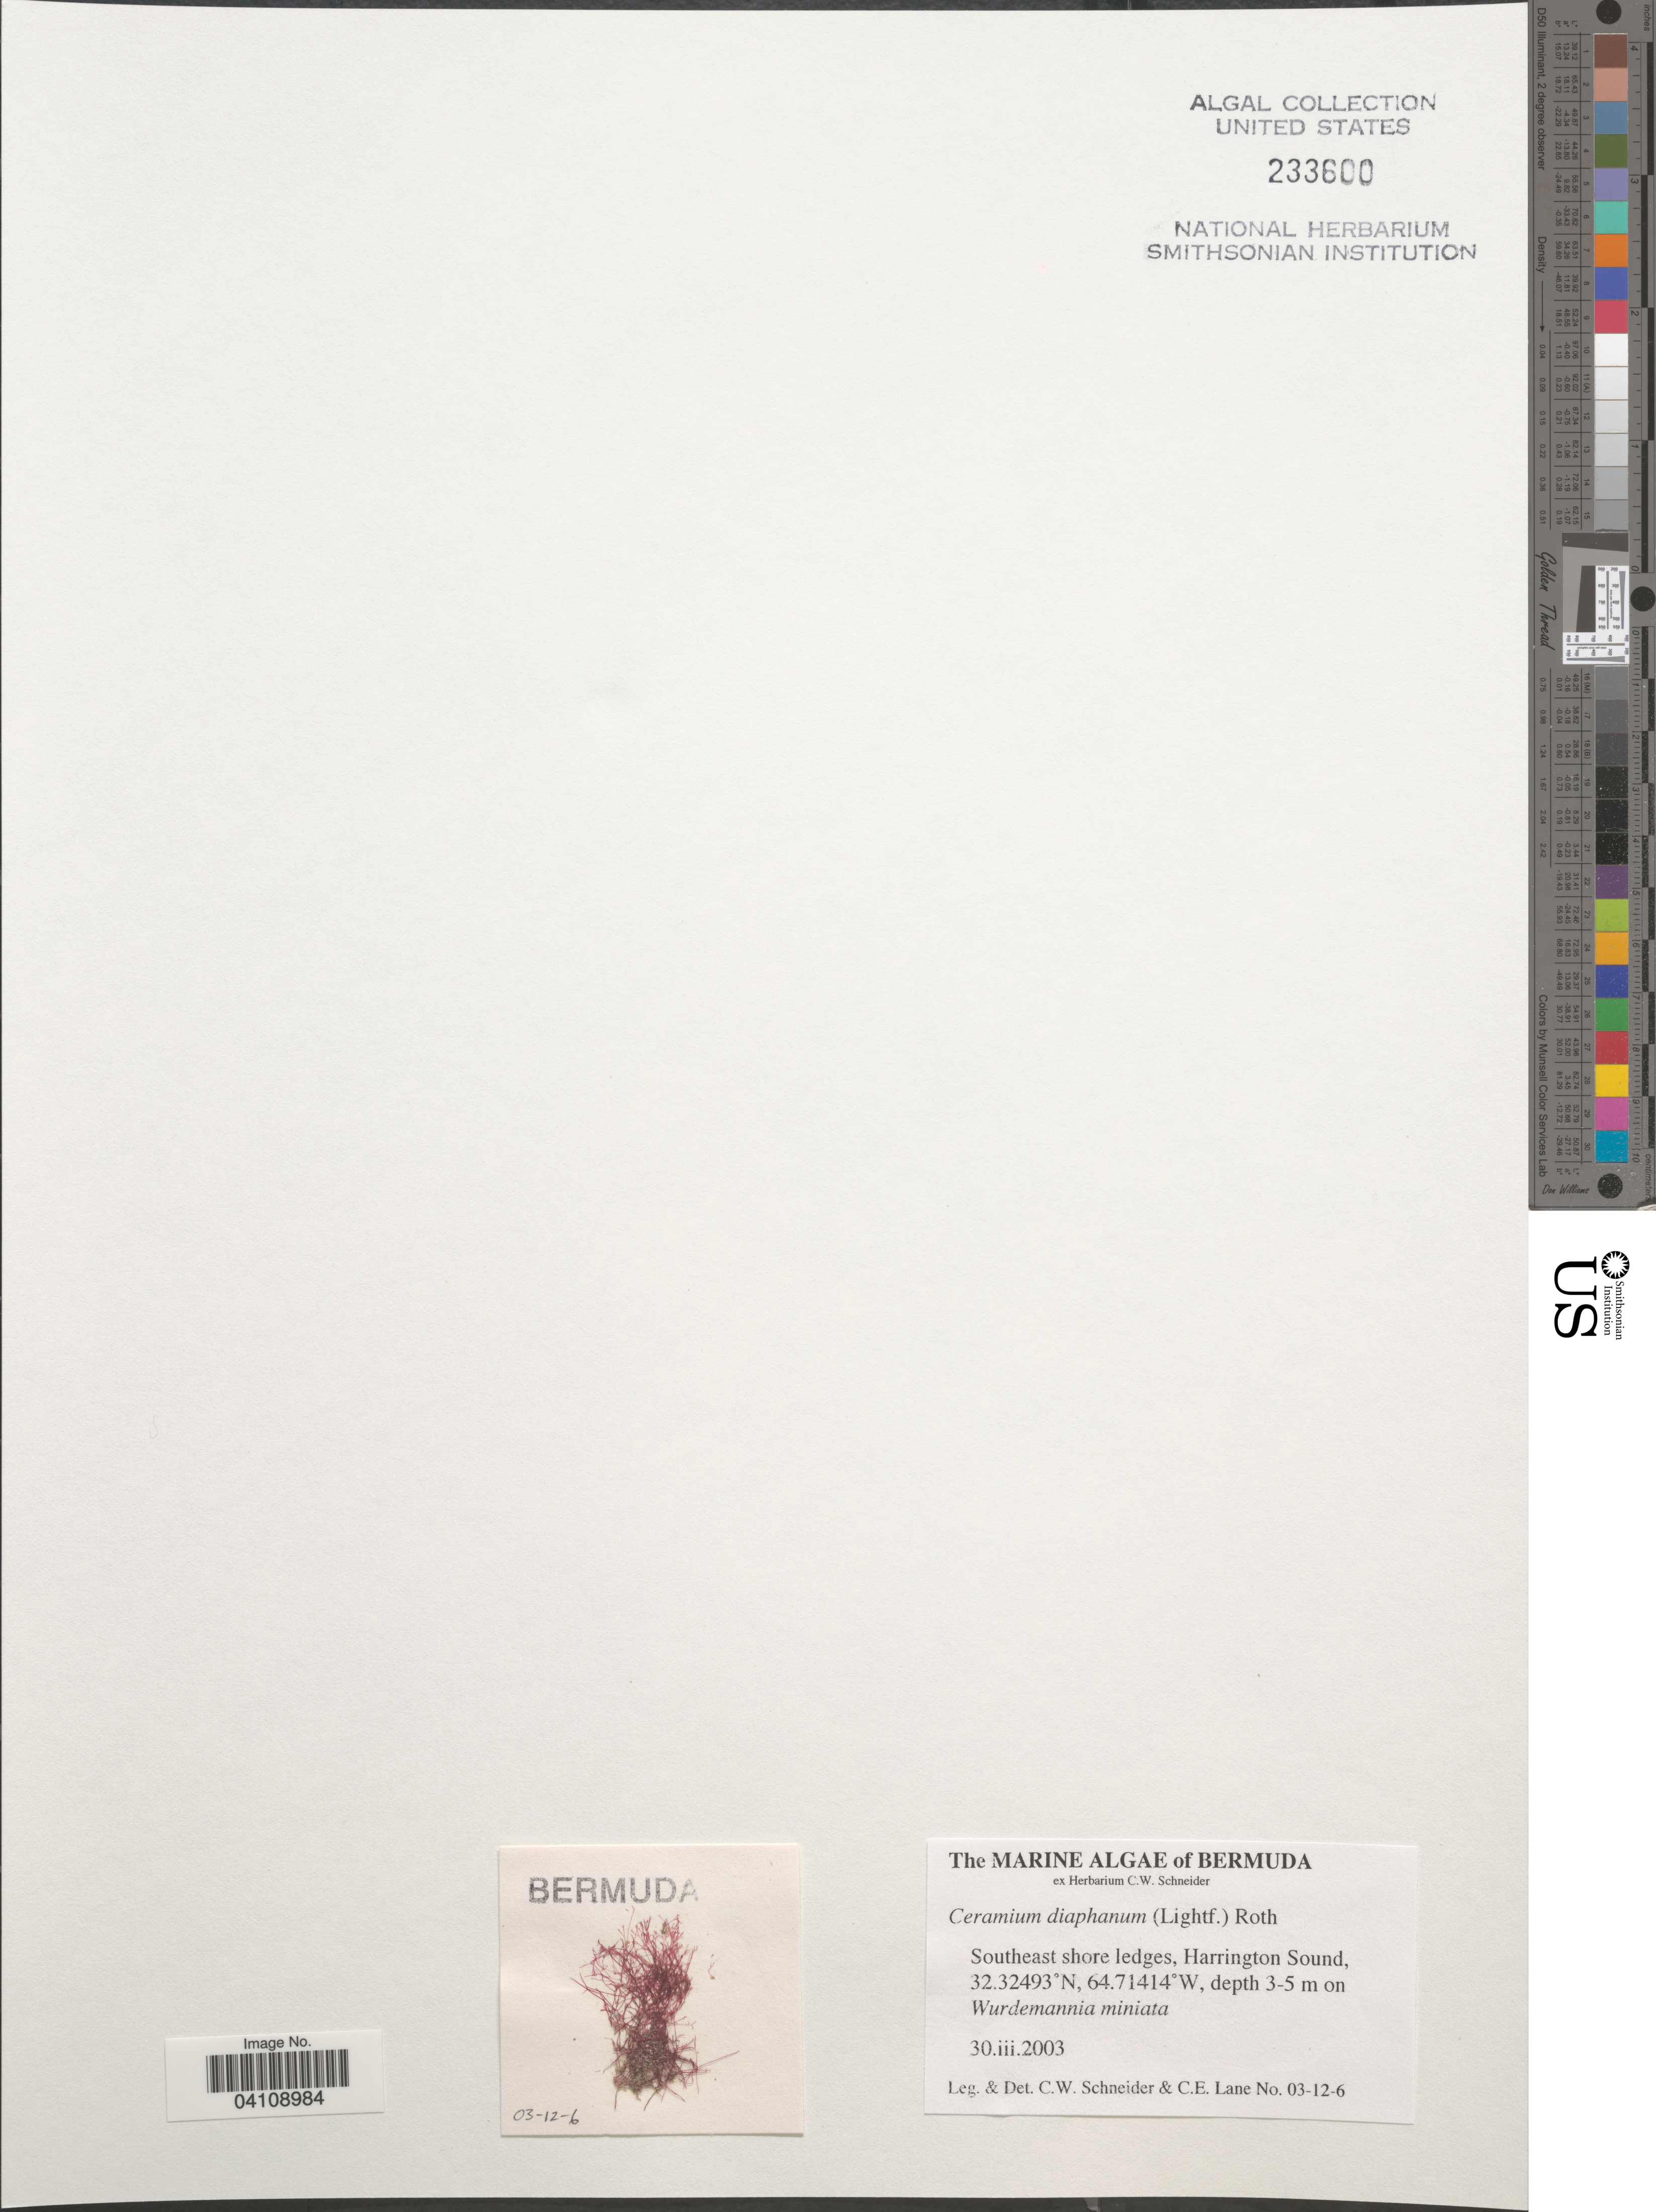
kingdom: Plantae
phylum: Rhodophyta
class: Florideophyceae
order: Ceramiales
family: Ceramiaceae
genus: Ceramium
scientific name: Ceramium diaphanum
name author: (Lightf.) Roth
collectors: C. W.Schneider & C. E. Lane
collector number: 03-12-6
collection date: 2003-03-30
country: Bermuda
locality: Southeast shore ledges, Harrington Sound.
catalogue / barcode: US 233600